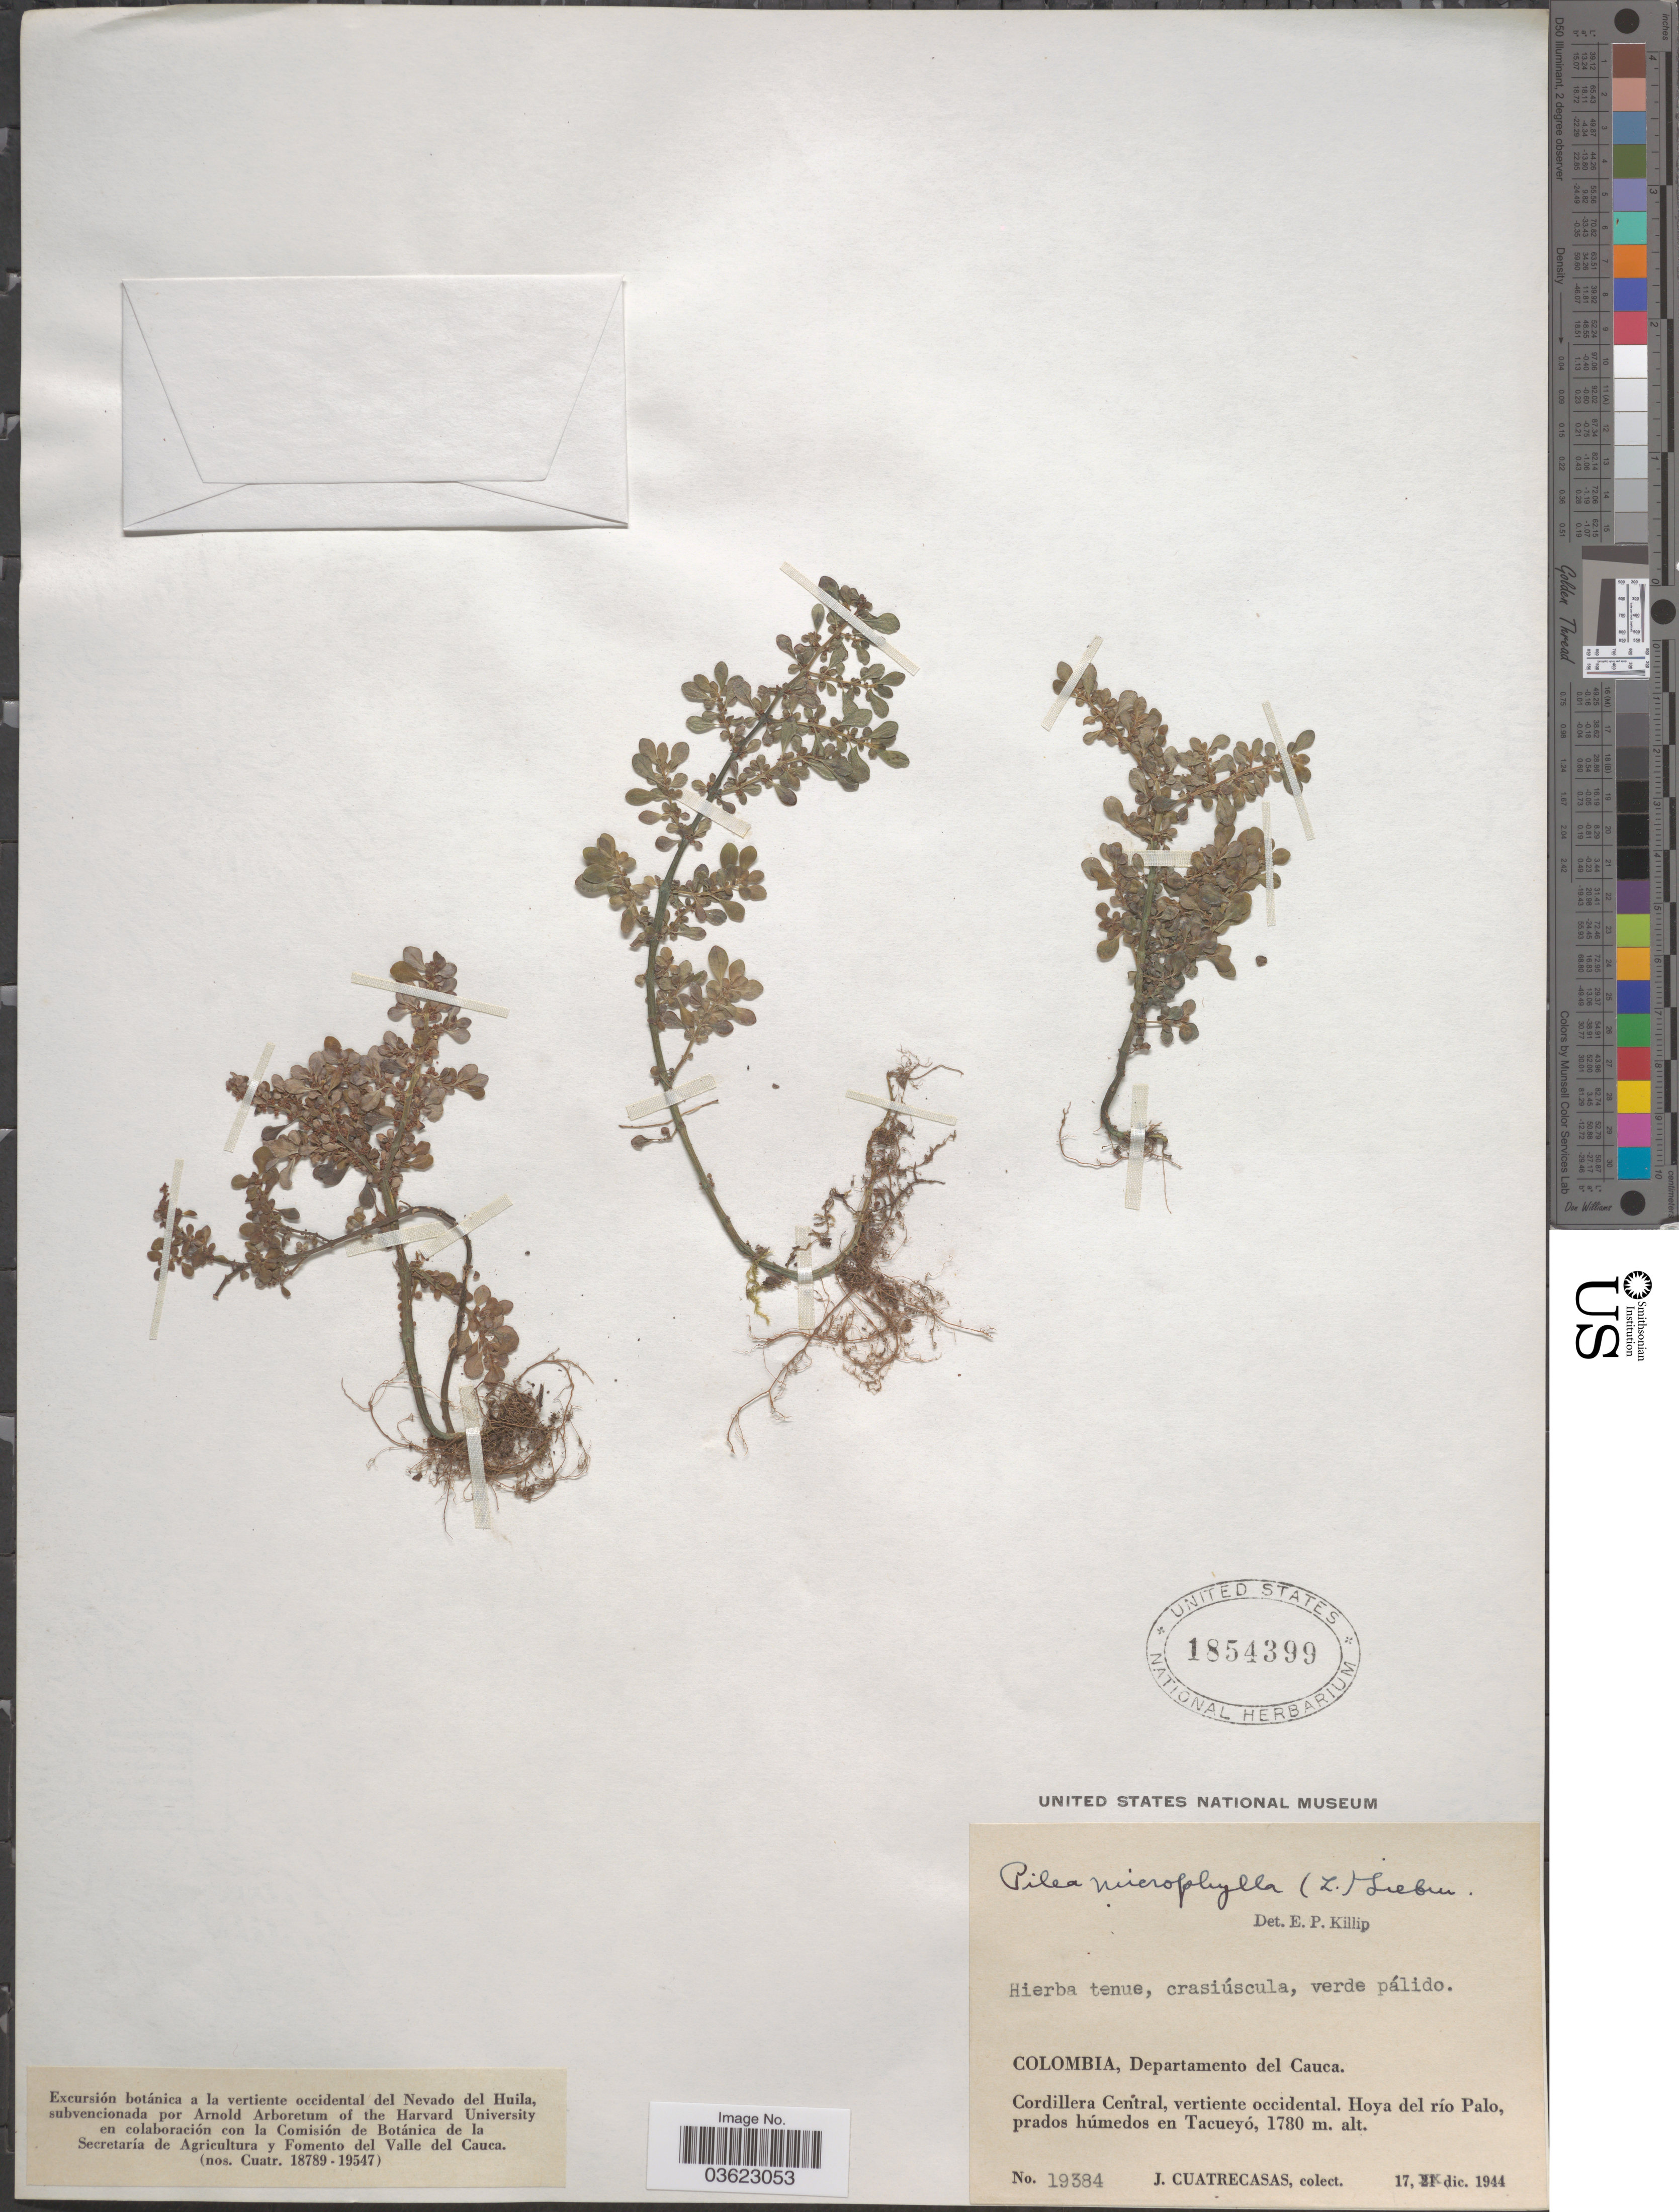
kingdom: Plantae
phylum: Tracheophyta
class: Magnoliopsida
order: Rosales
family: Urticaceae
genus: Pilea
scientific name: Pilea microphylla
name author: (L.) Liebm.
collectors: J. Cuatrecasas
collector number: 19384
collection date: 1944-12-17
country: Colombia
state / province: Cauca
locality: Departamento del Cauca. Cordillera Central, vertiente occidental. Hoya del río Palo, prados húmedos en Tacueyó.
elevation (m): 1780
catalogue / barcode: US 1854399